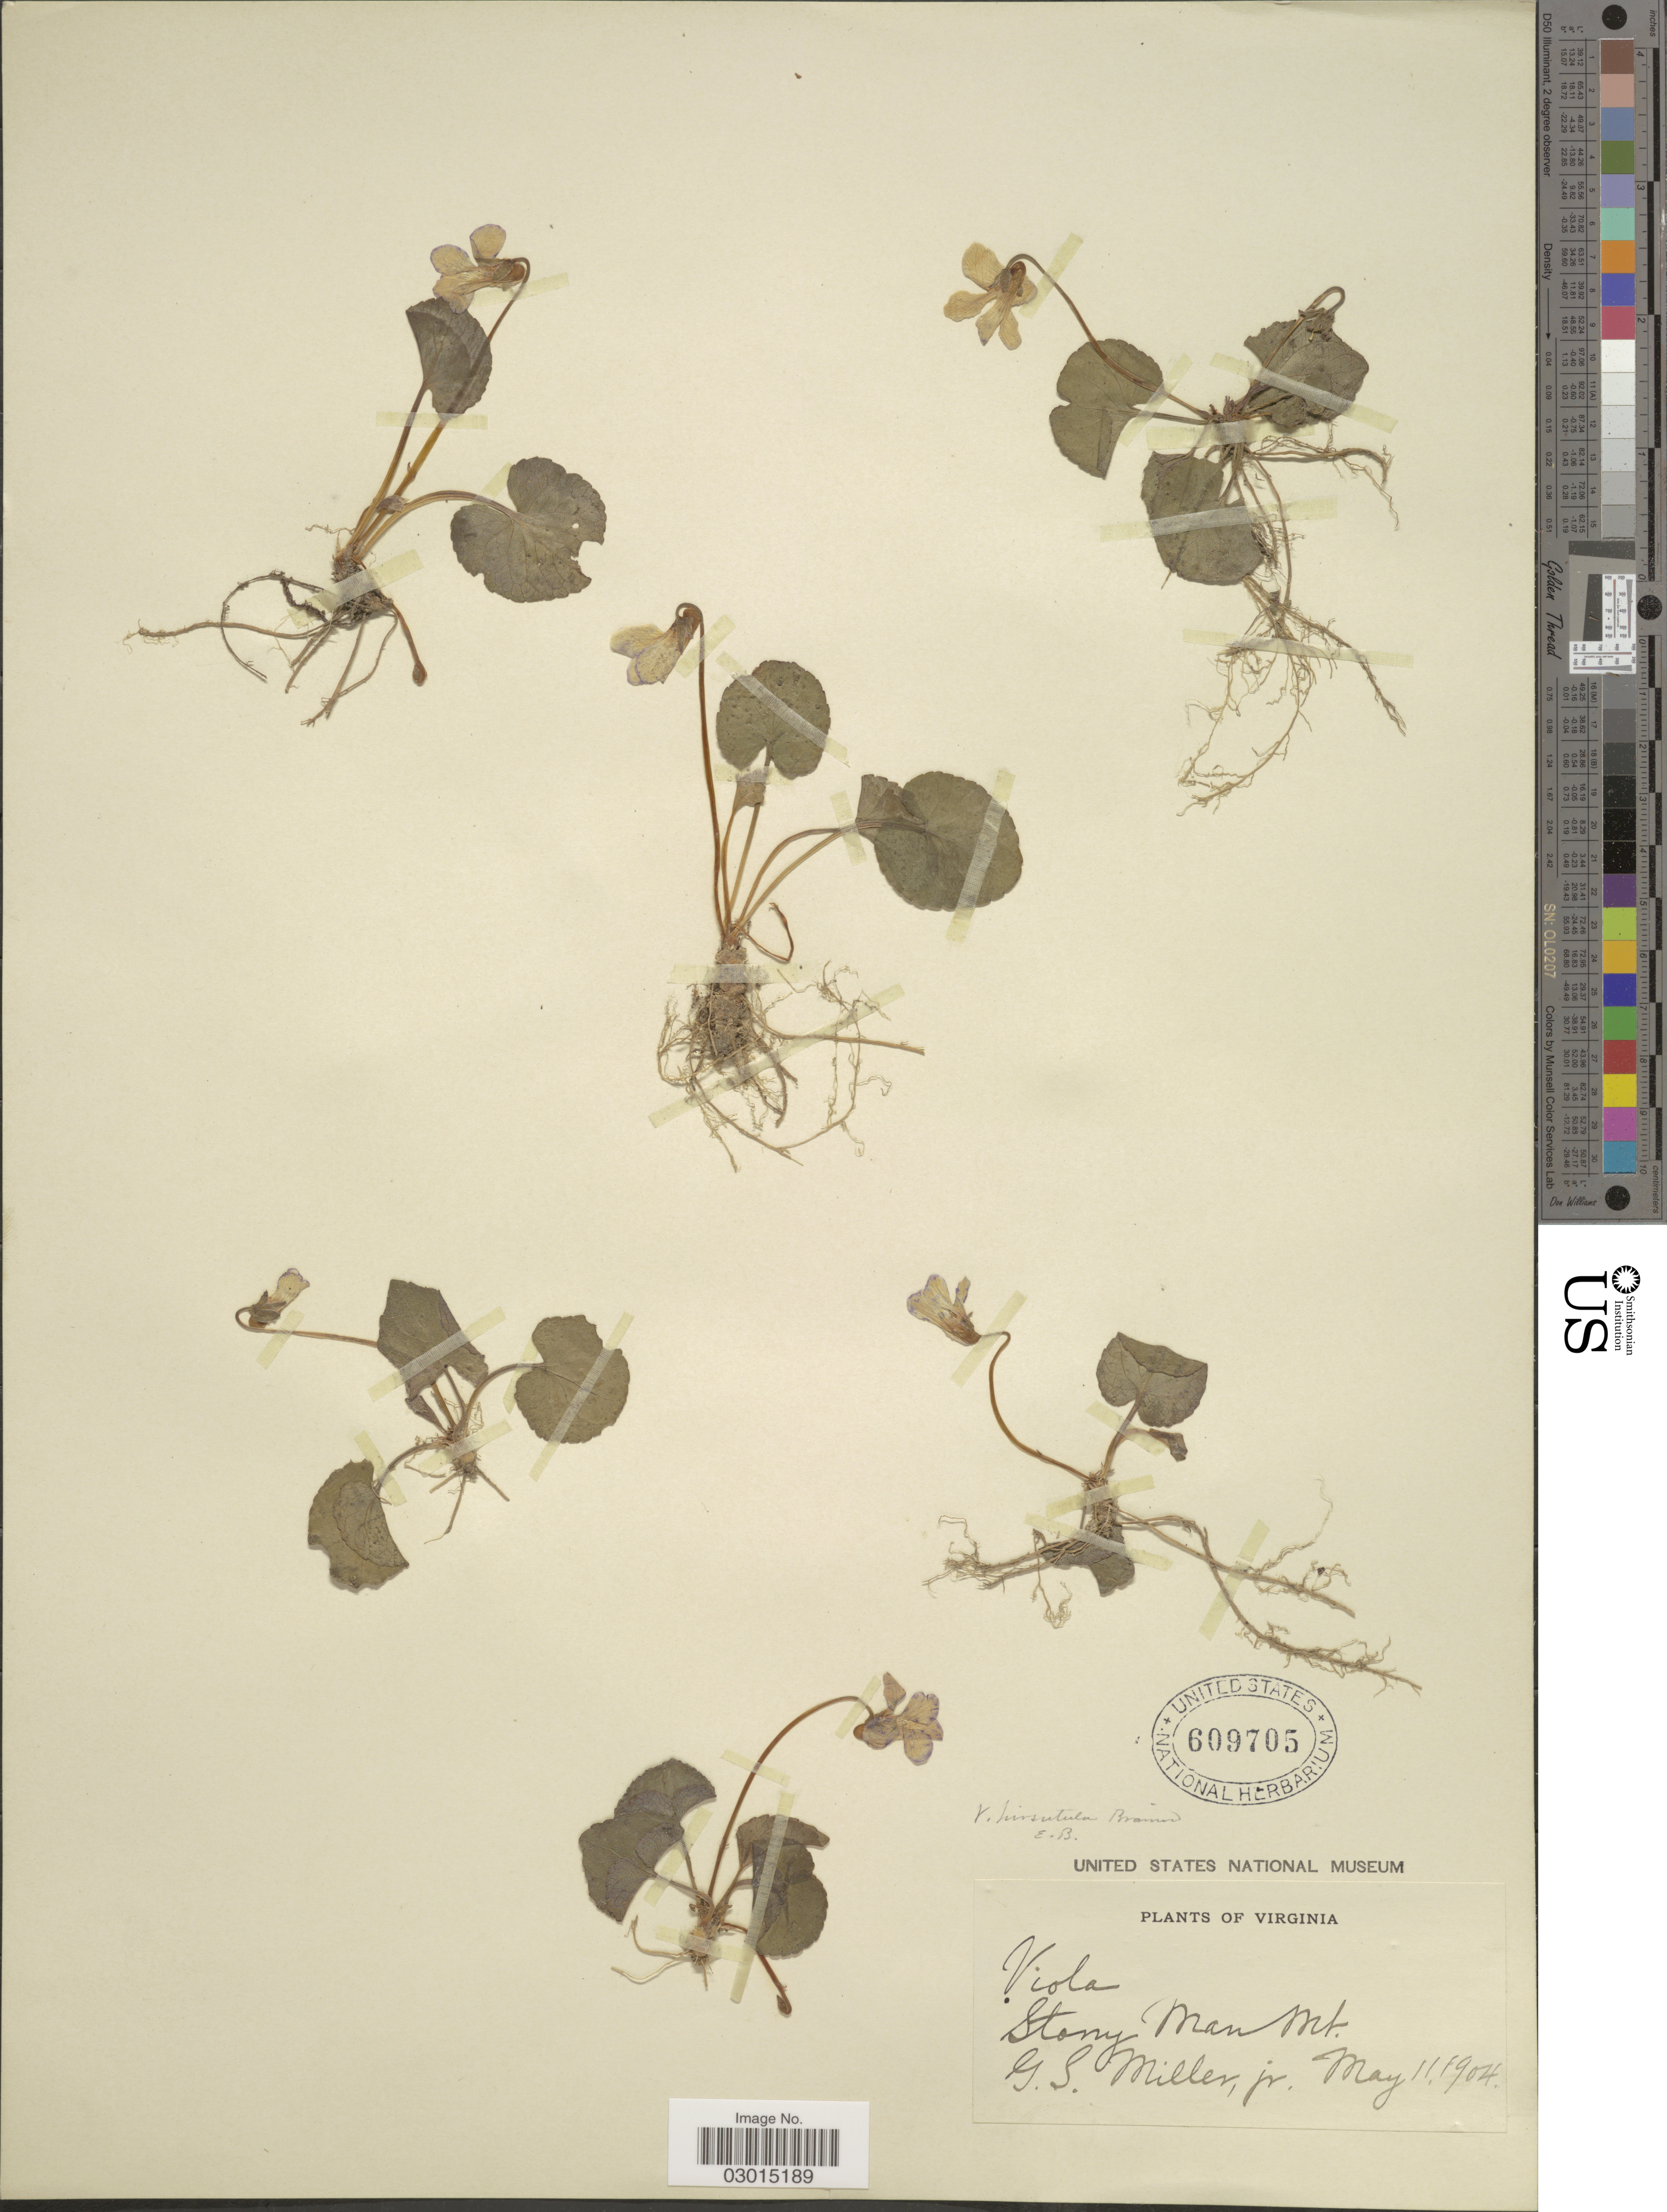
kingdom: Plantae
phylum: Tracheophyta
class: Magnoliopsida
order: Malpighiales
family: Violaceae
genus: Viola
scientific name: Viola hirsutula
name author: Brainerd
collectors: G. S. Miller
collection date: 1904-05-11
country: United States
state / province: Virginia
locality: Stony Man Mt.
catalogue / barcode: US 609705